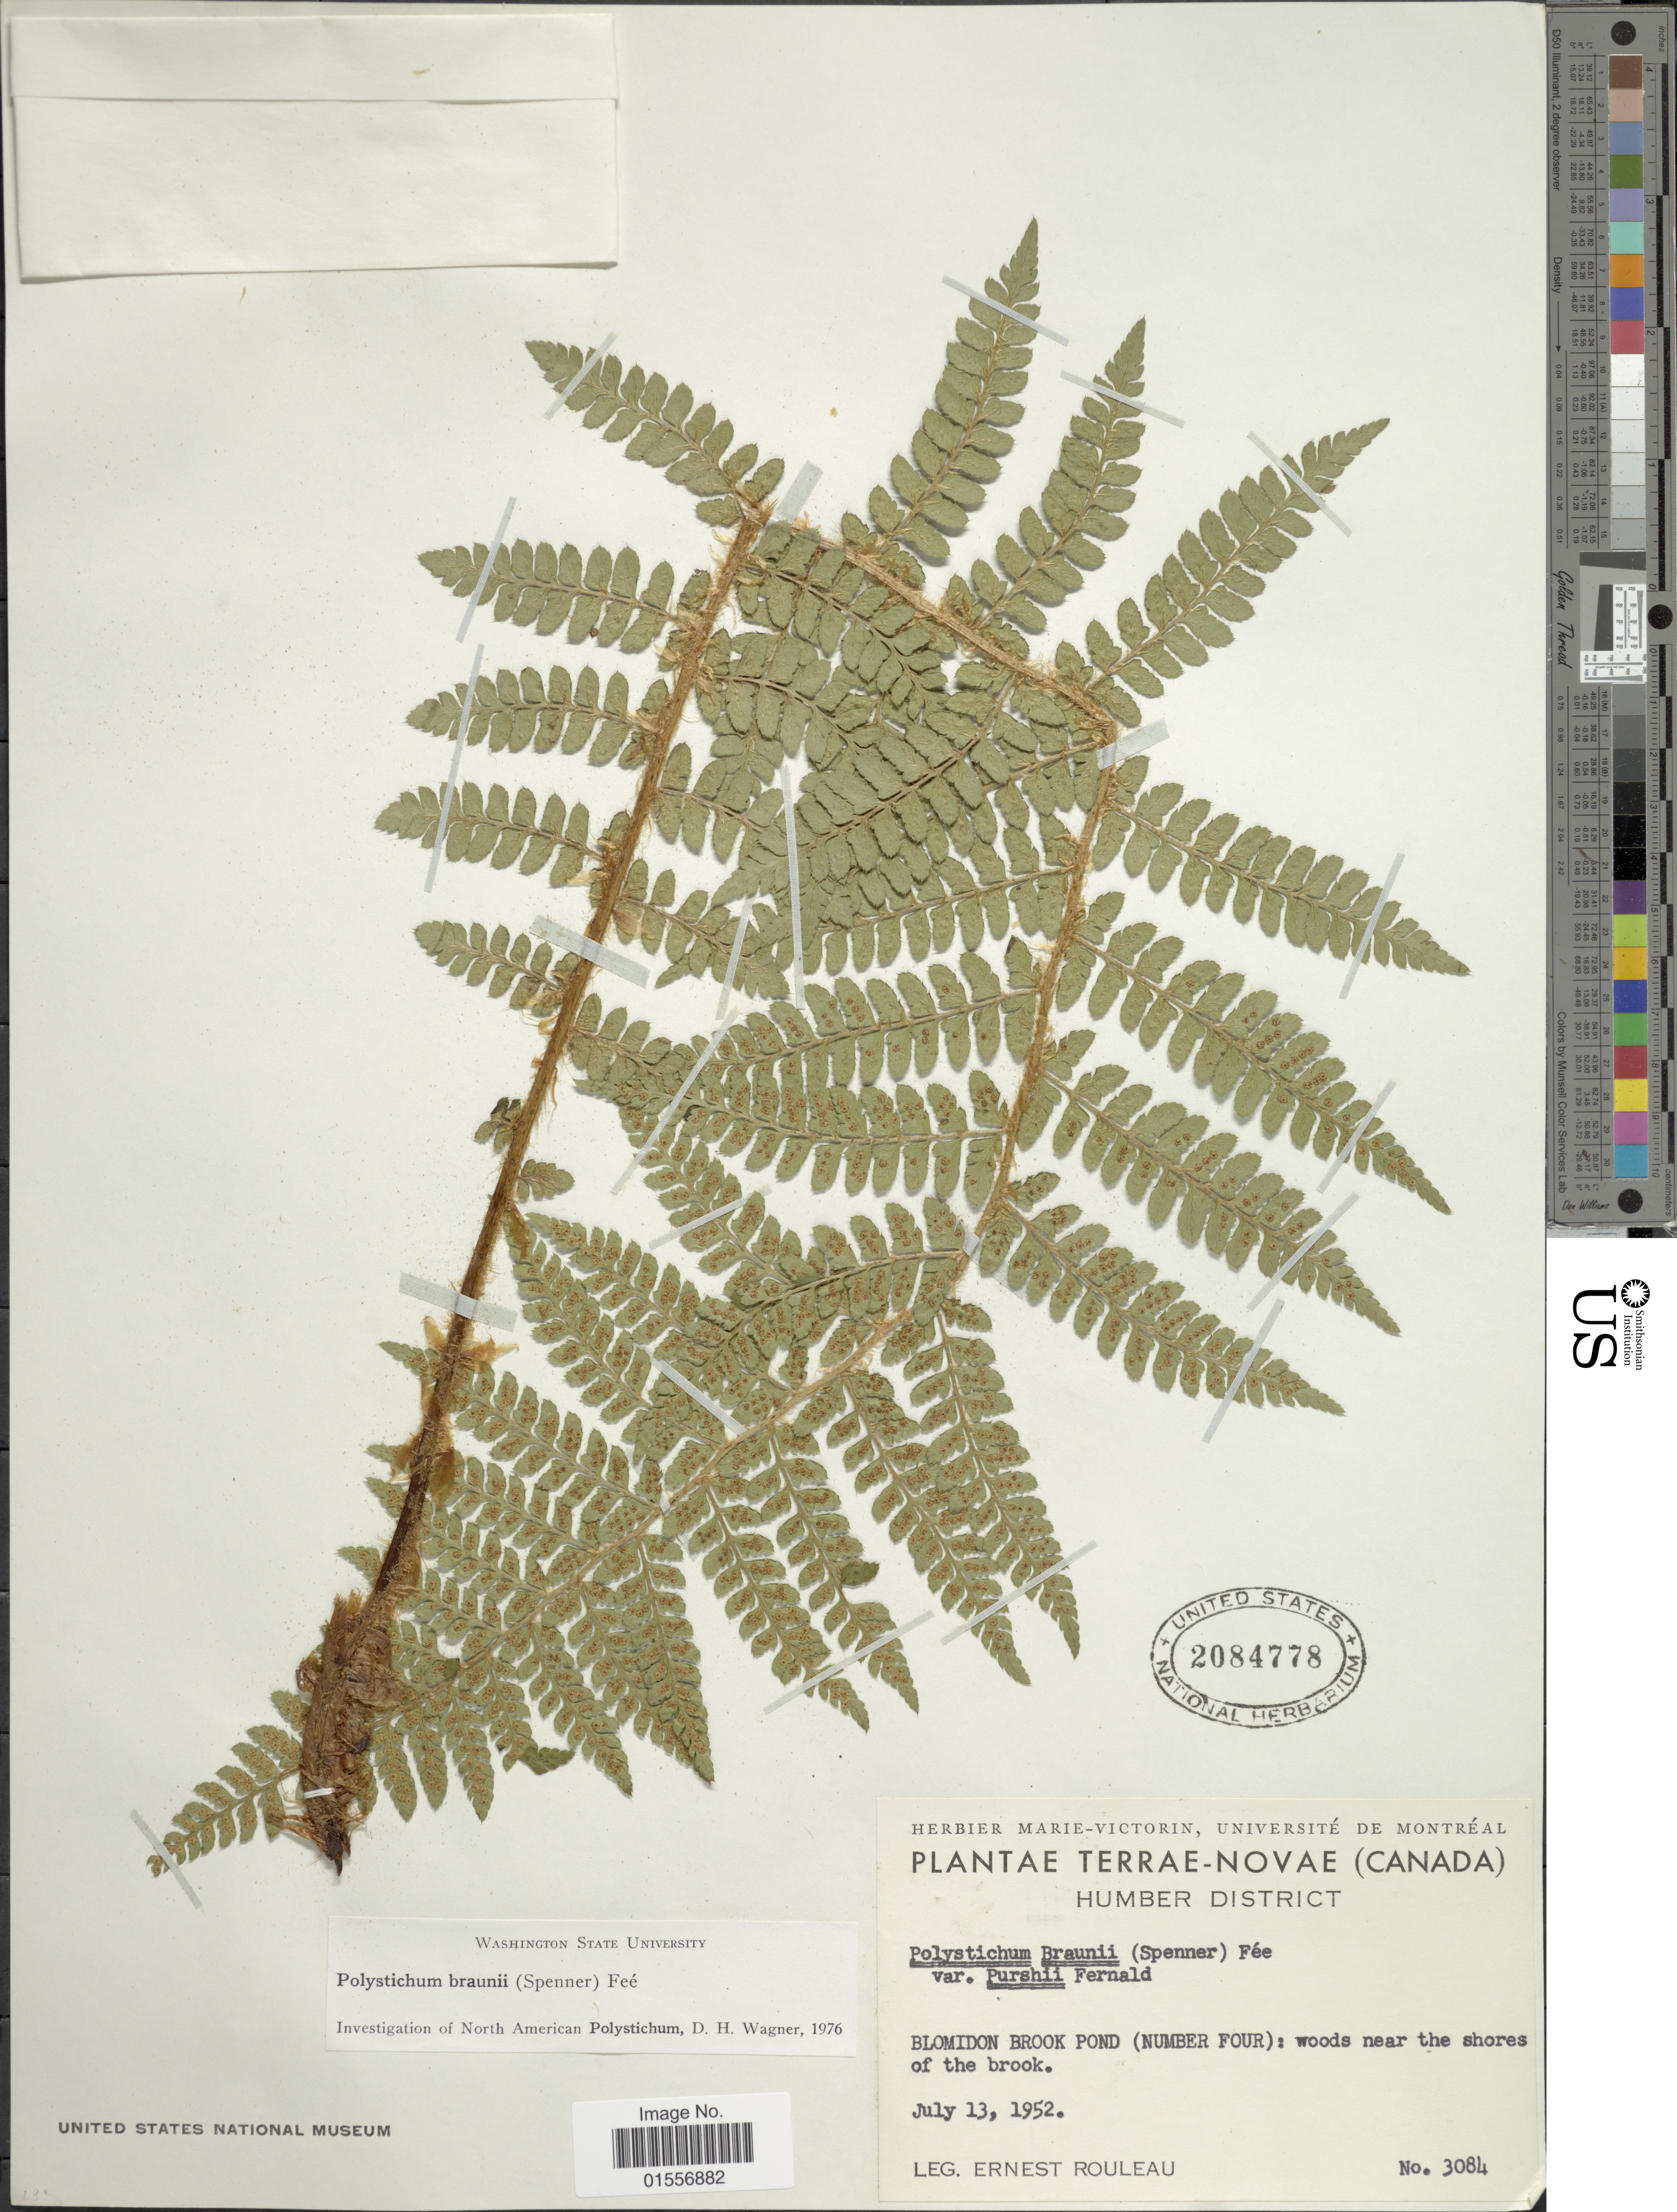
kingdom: Plantae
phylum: Tracheophyta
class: Polypodiopsida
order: Polypodiales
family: Dryopteridaceae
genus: Polystichum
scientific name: Polystichum braunii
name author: (Spenn.) Fée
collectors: J. Rouleau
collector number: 3084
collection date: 1952-07-13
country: Canada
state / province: Newfoundland and Labrador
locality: Terrae-Novae, Humber District, Blomidon Brook Pond (Number Four): woods near the shores of the brook.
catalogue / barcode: US 2084778